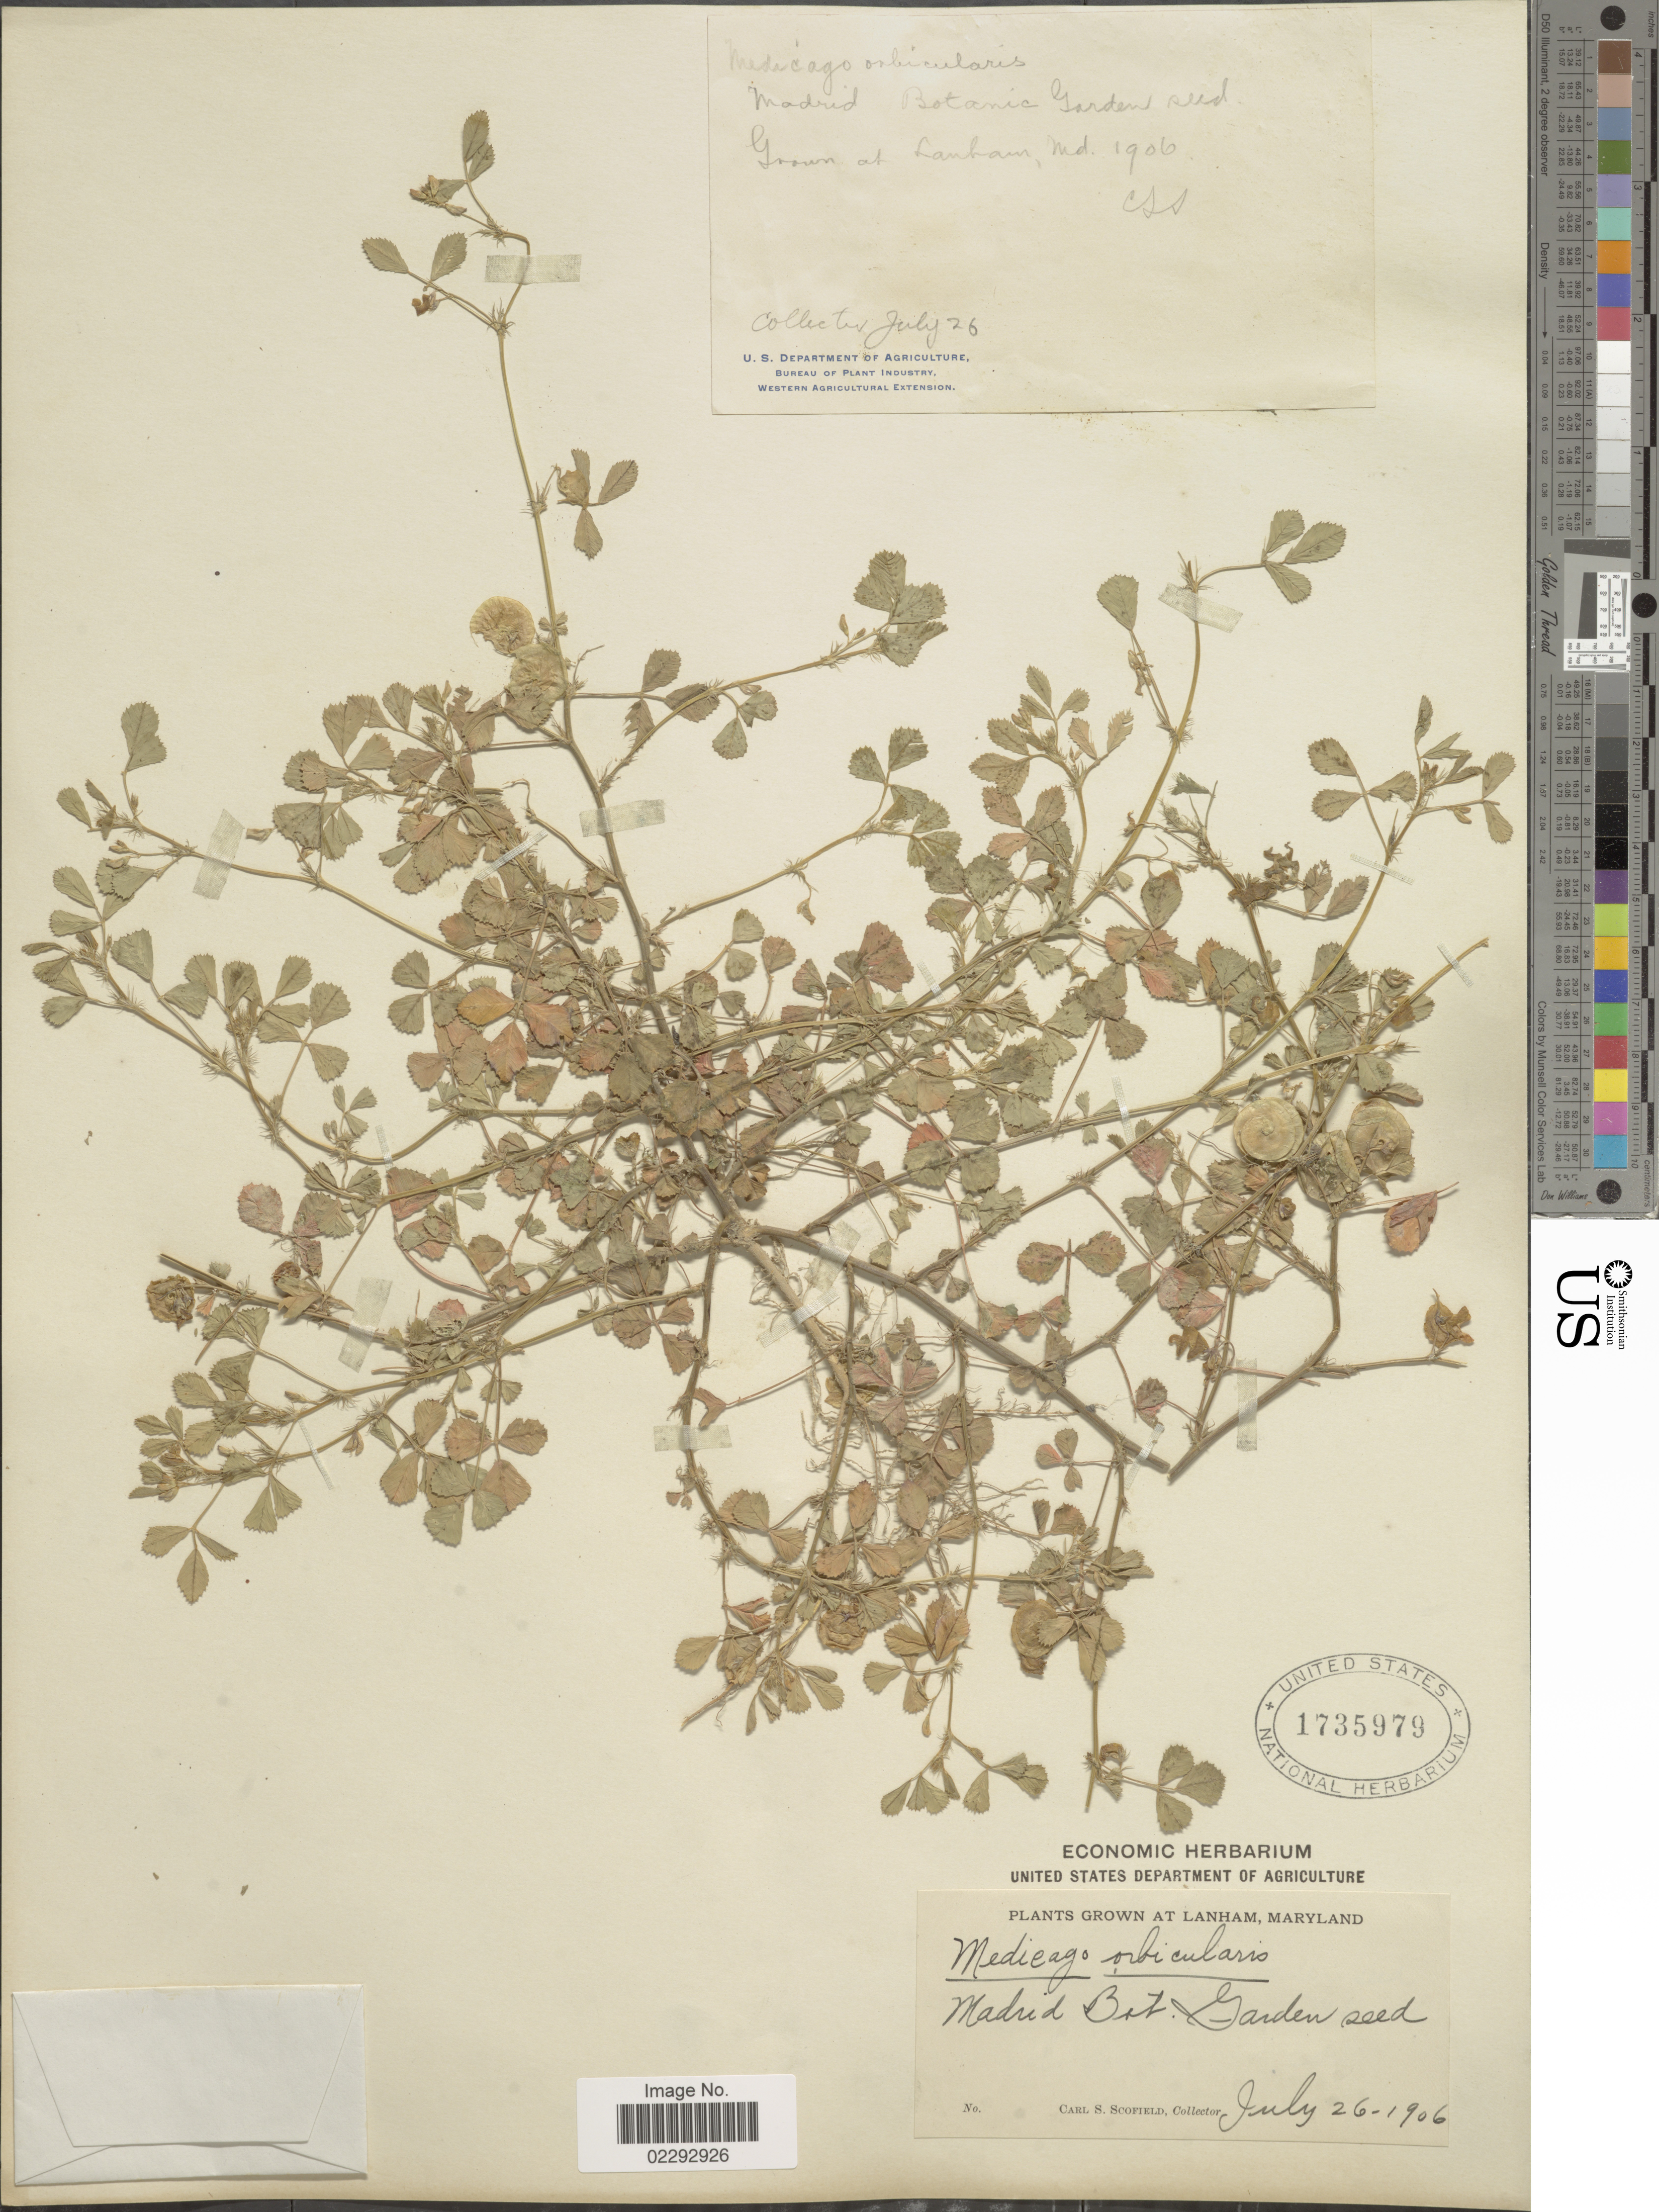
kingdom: Plantae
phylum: Tracheophyta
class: Magnoliopsida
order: Fabales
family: Fabaceae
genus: Medicago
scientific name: Medicago orbicularis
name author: (L.) Bartal.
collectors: C. Scofield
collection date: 1906-07-26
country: United States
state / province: Maryland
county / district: Prince George's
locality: At Lanham, Mayrland.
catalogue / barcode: US 1735979